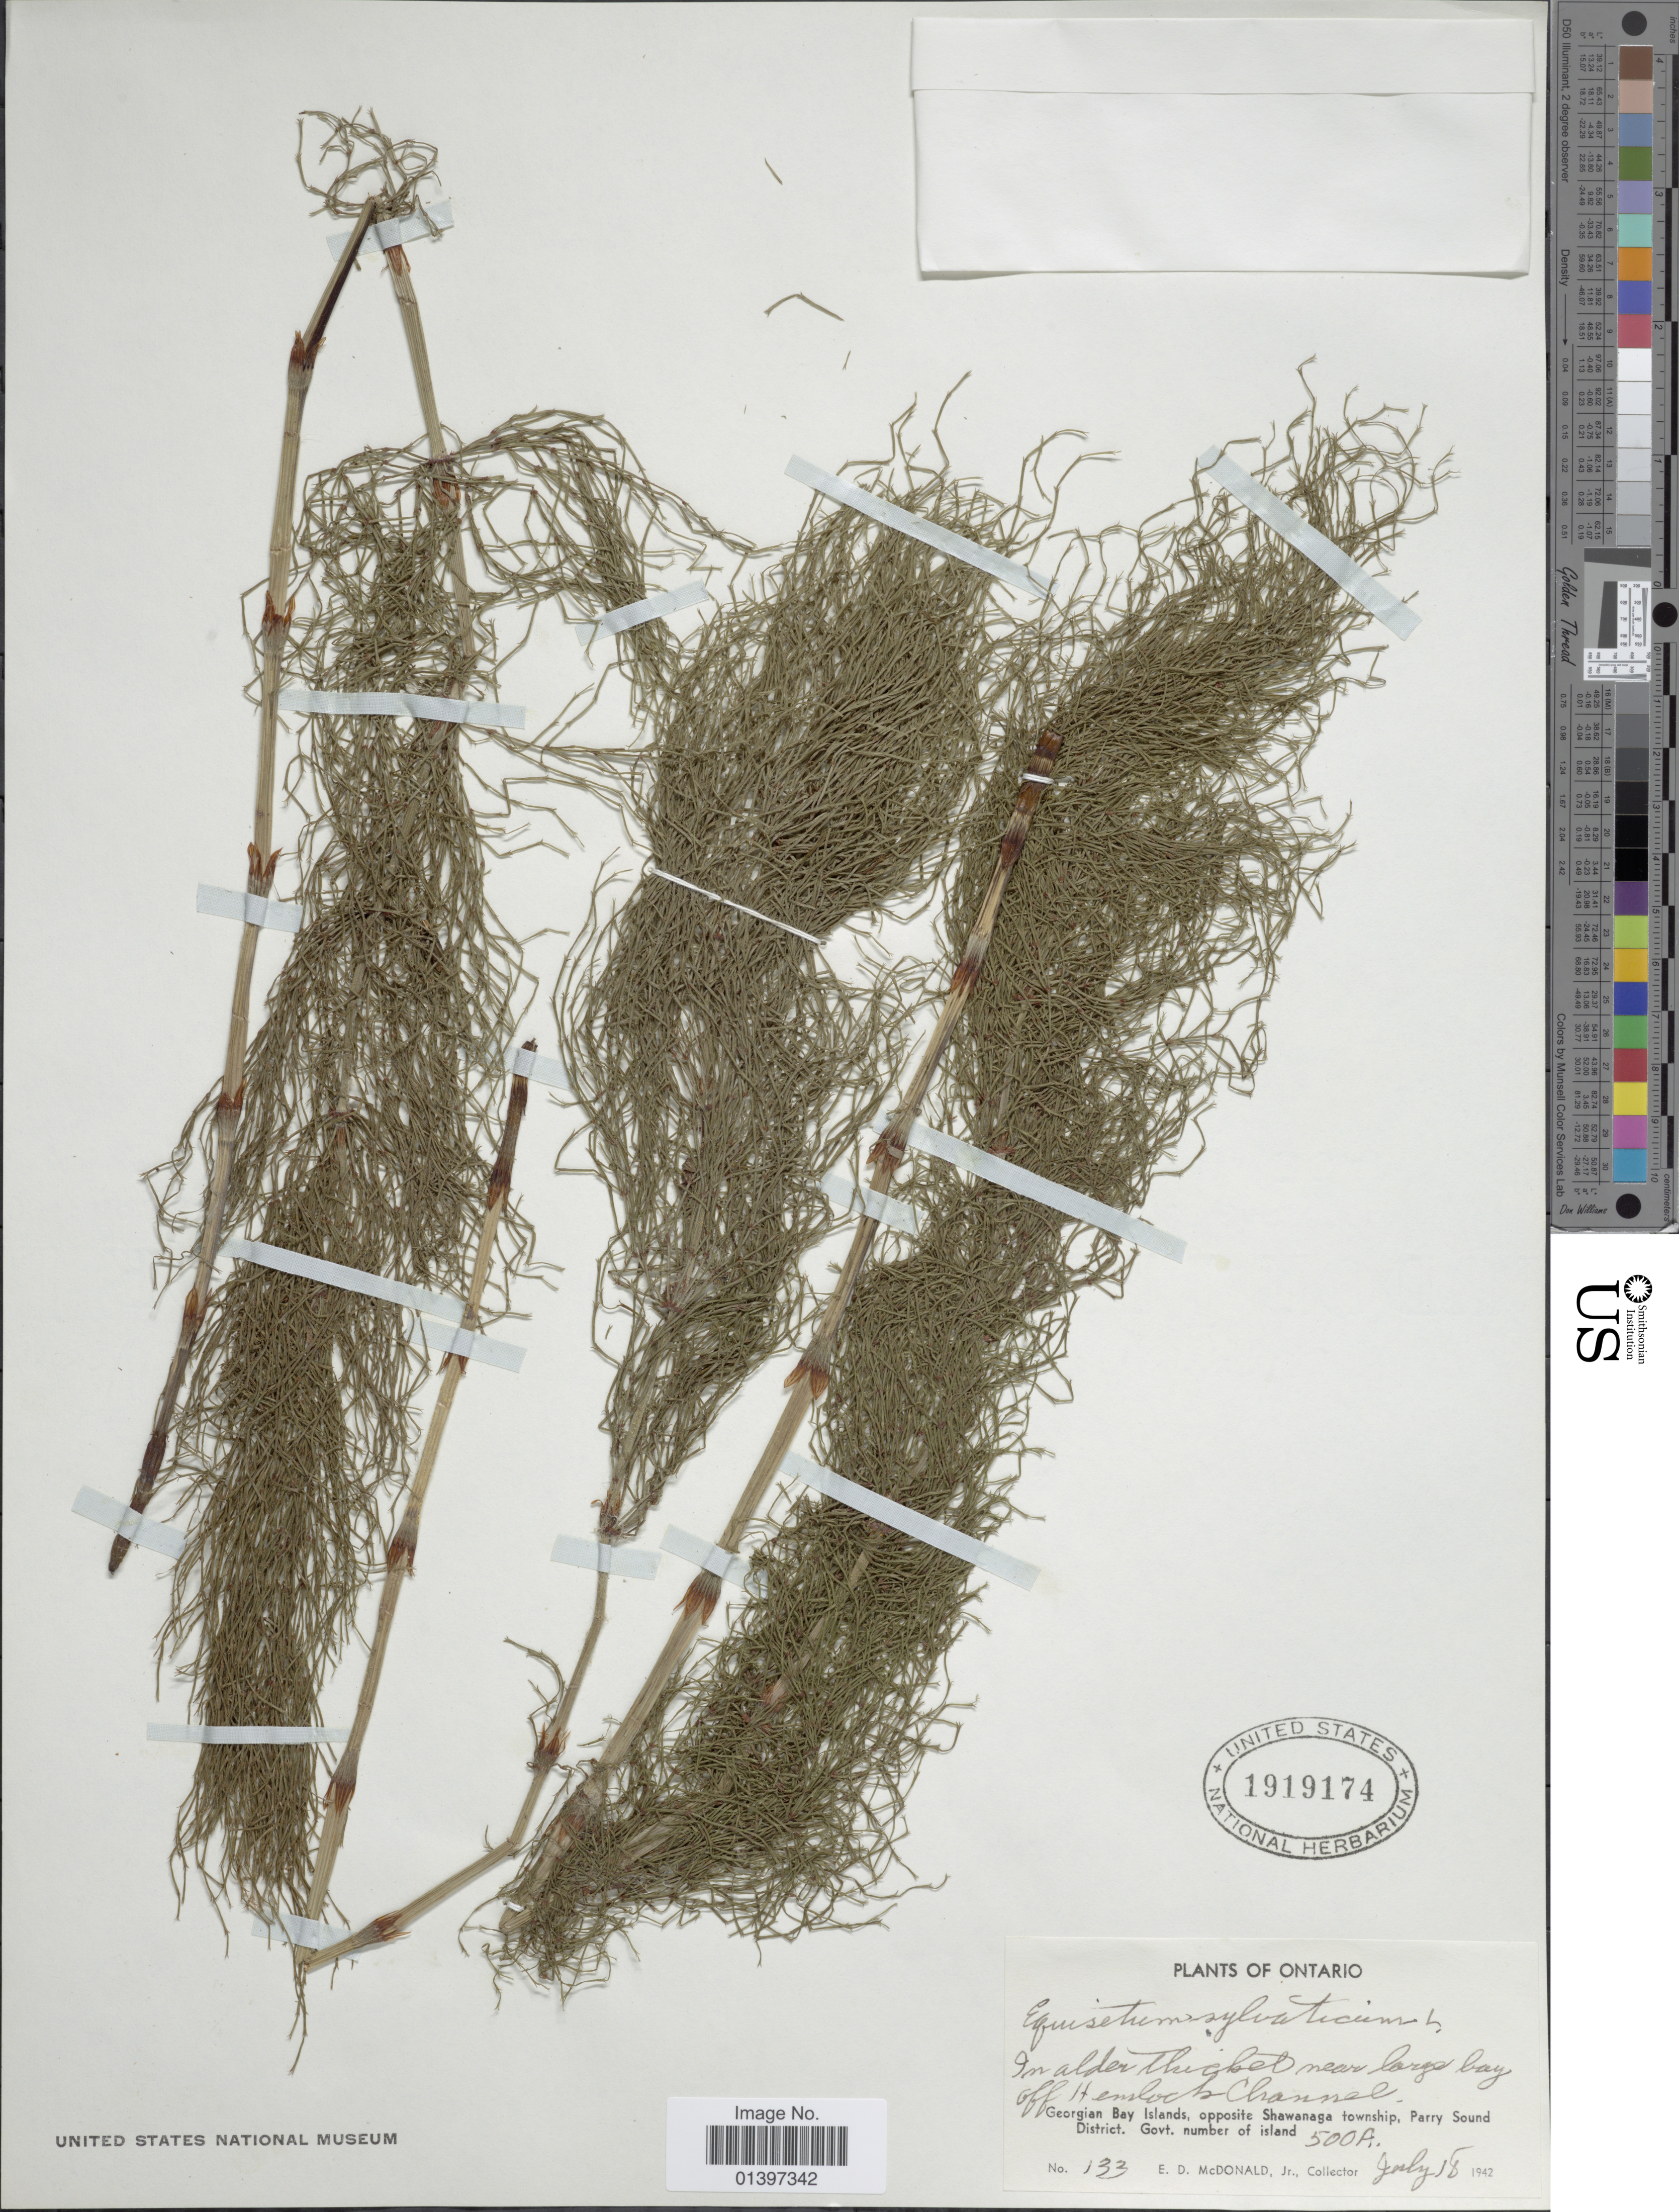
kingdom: Plantae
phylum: Tracheophyta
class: Polypodiopsida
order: Equisetales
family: Equisetaceae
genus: Equisetum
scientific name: Equisetum sylvaticum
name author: L.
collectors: E. D. McDonald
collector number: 133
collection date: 1942-07-18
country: Canada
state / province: Ontario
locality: In alder thicket near large bay off Hemlock Channel, Georgian Bay Islands, opposite Shawanaga township, Parry Sound District, Govt. number of Island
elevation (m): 152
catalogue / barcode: US 1919174